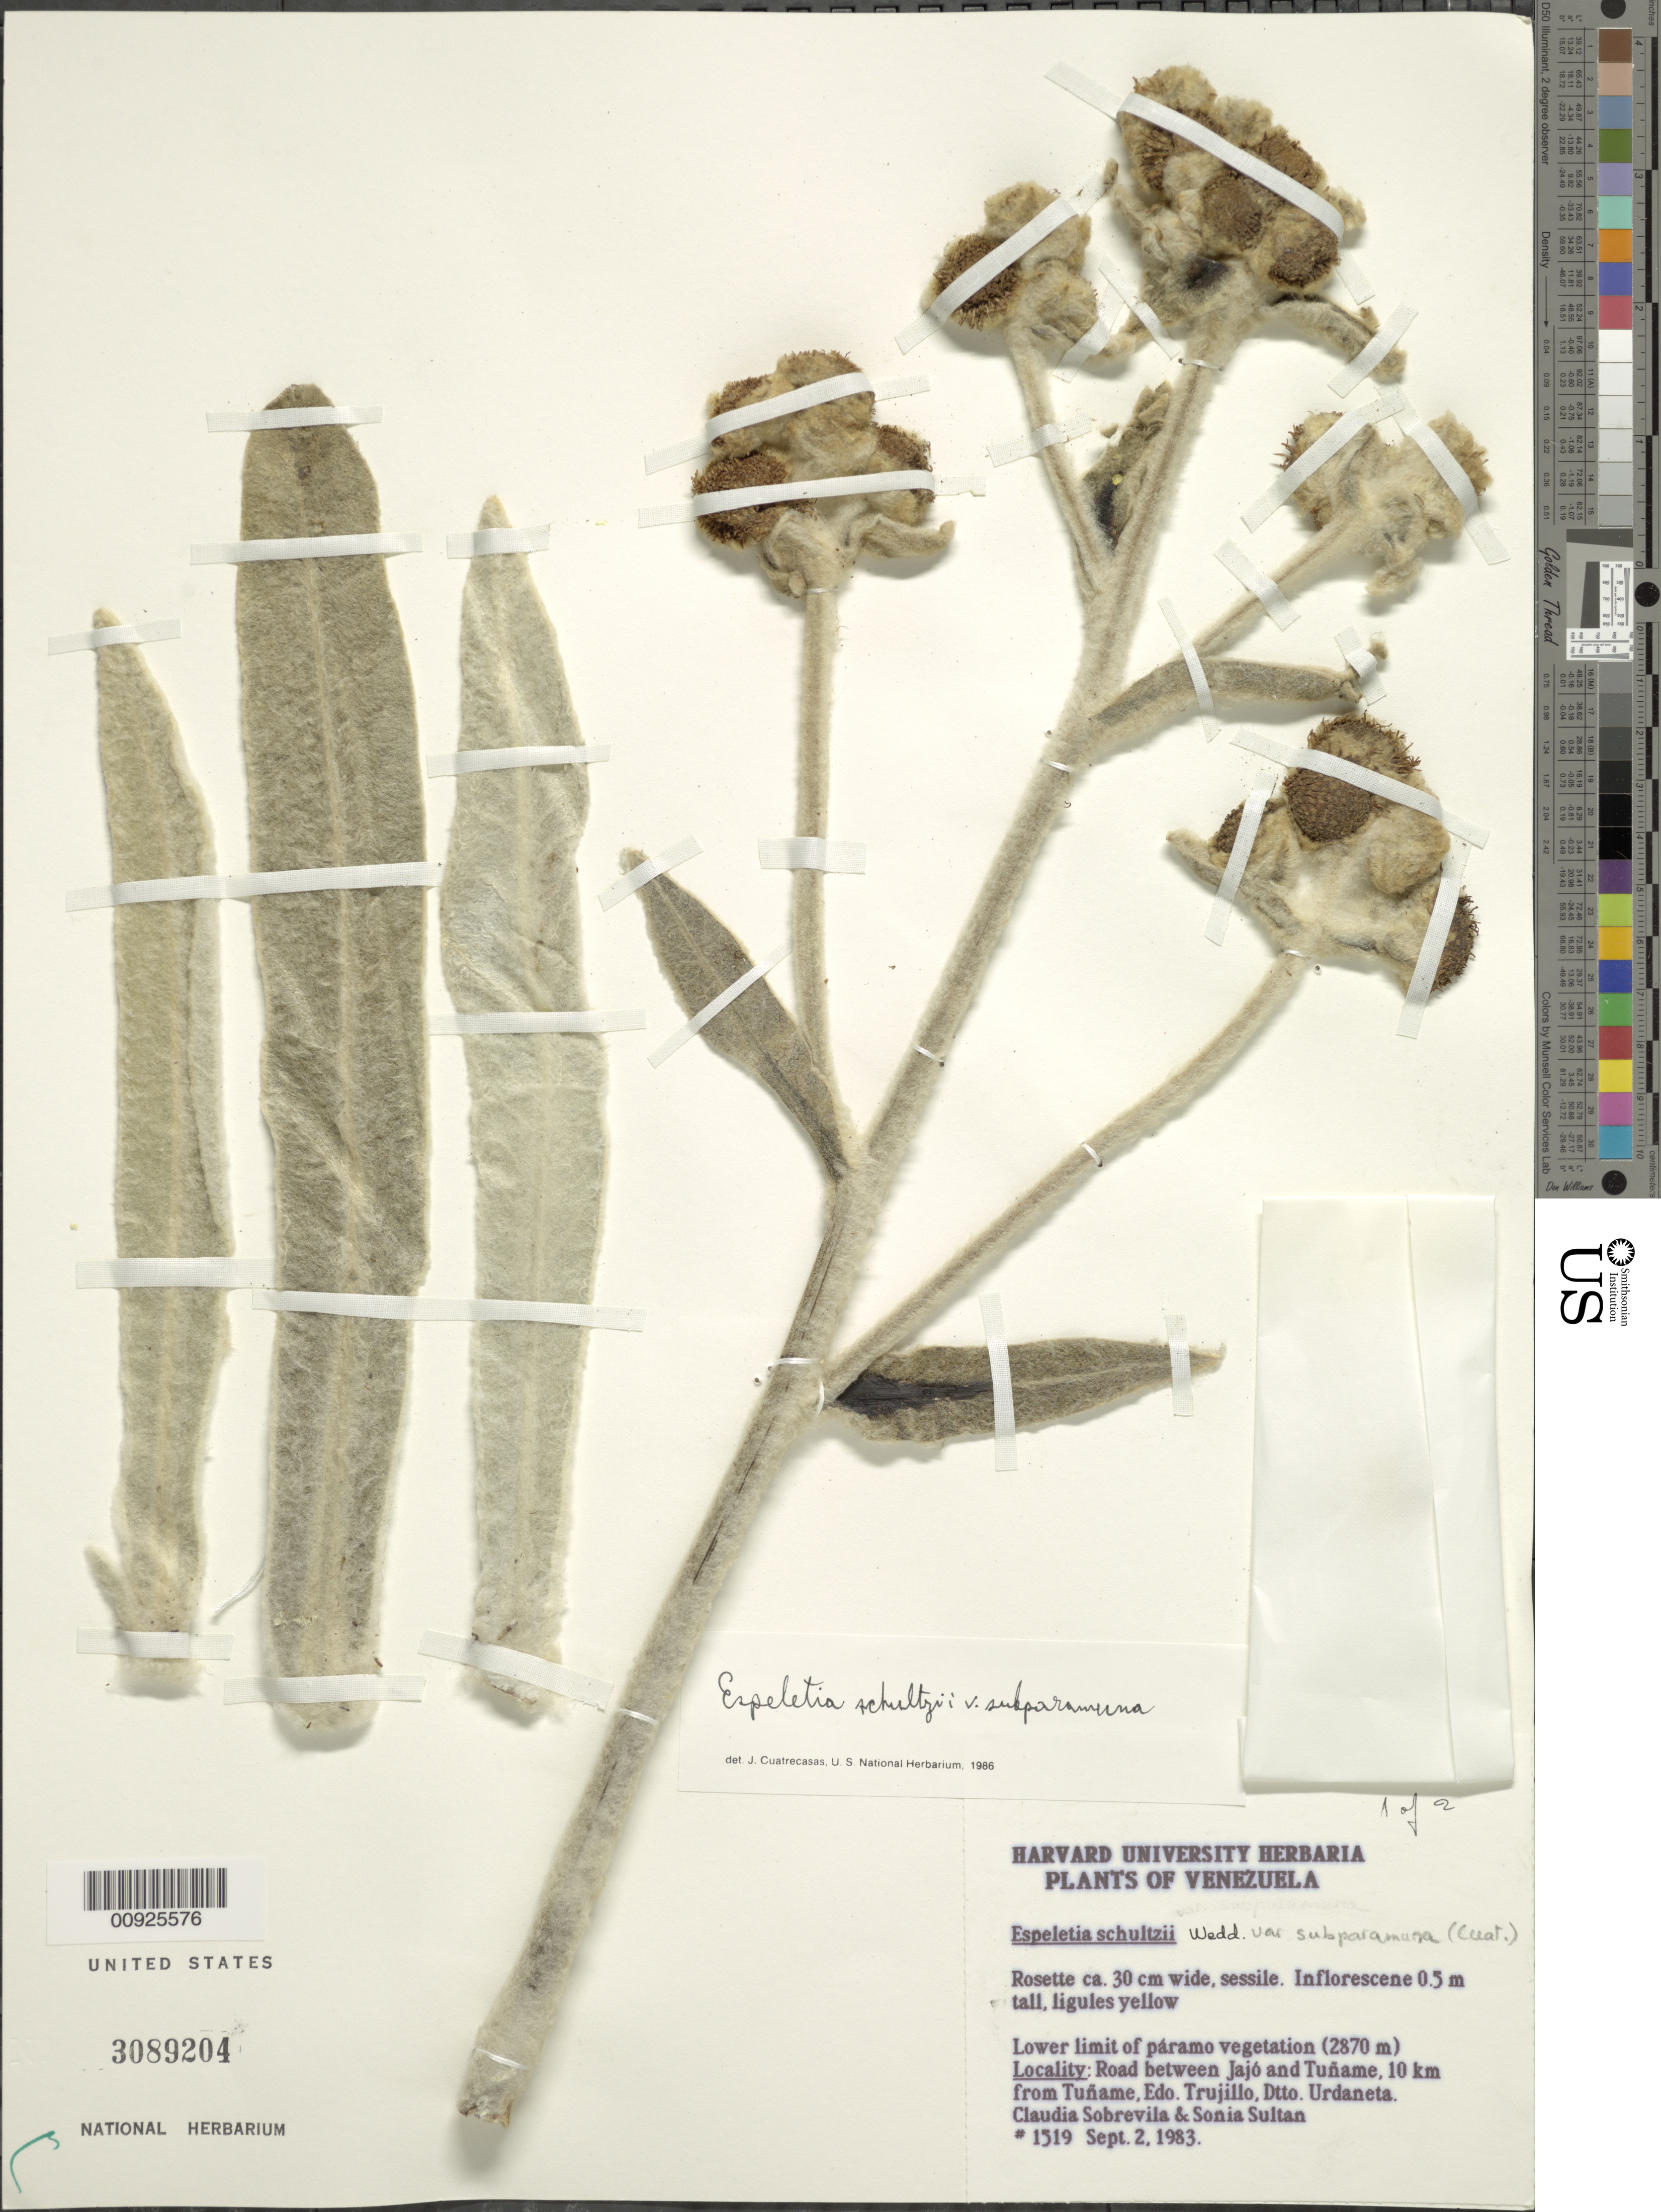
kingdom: Plantae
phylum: Tracheophyta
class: Magnoliopsida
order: Asterales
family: Asteraceae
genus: Espeletia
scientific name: Espeletia schultzii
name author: Wedd.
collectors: C. Sobrevila & S. Sultan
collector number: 1519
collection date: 1983-09-02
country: Venezuela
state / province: Trujillo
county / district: Urdaneta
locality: Road between Jajó and Tuñame, 10 km from Tuñame.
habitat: Lower limit of páramo vegetation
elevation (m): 2870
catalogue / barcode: US 3089204